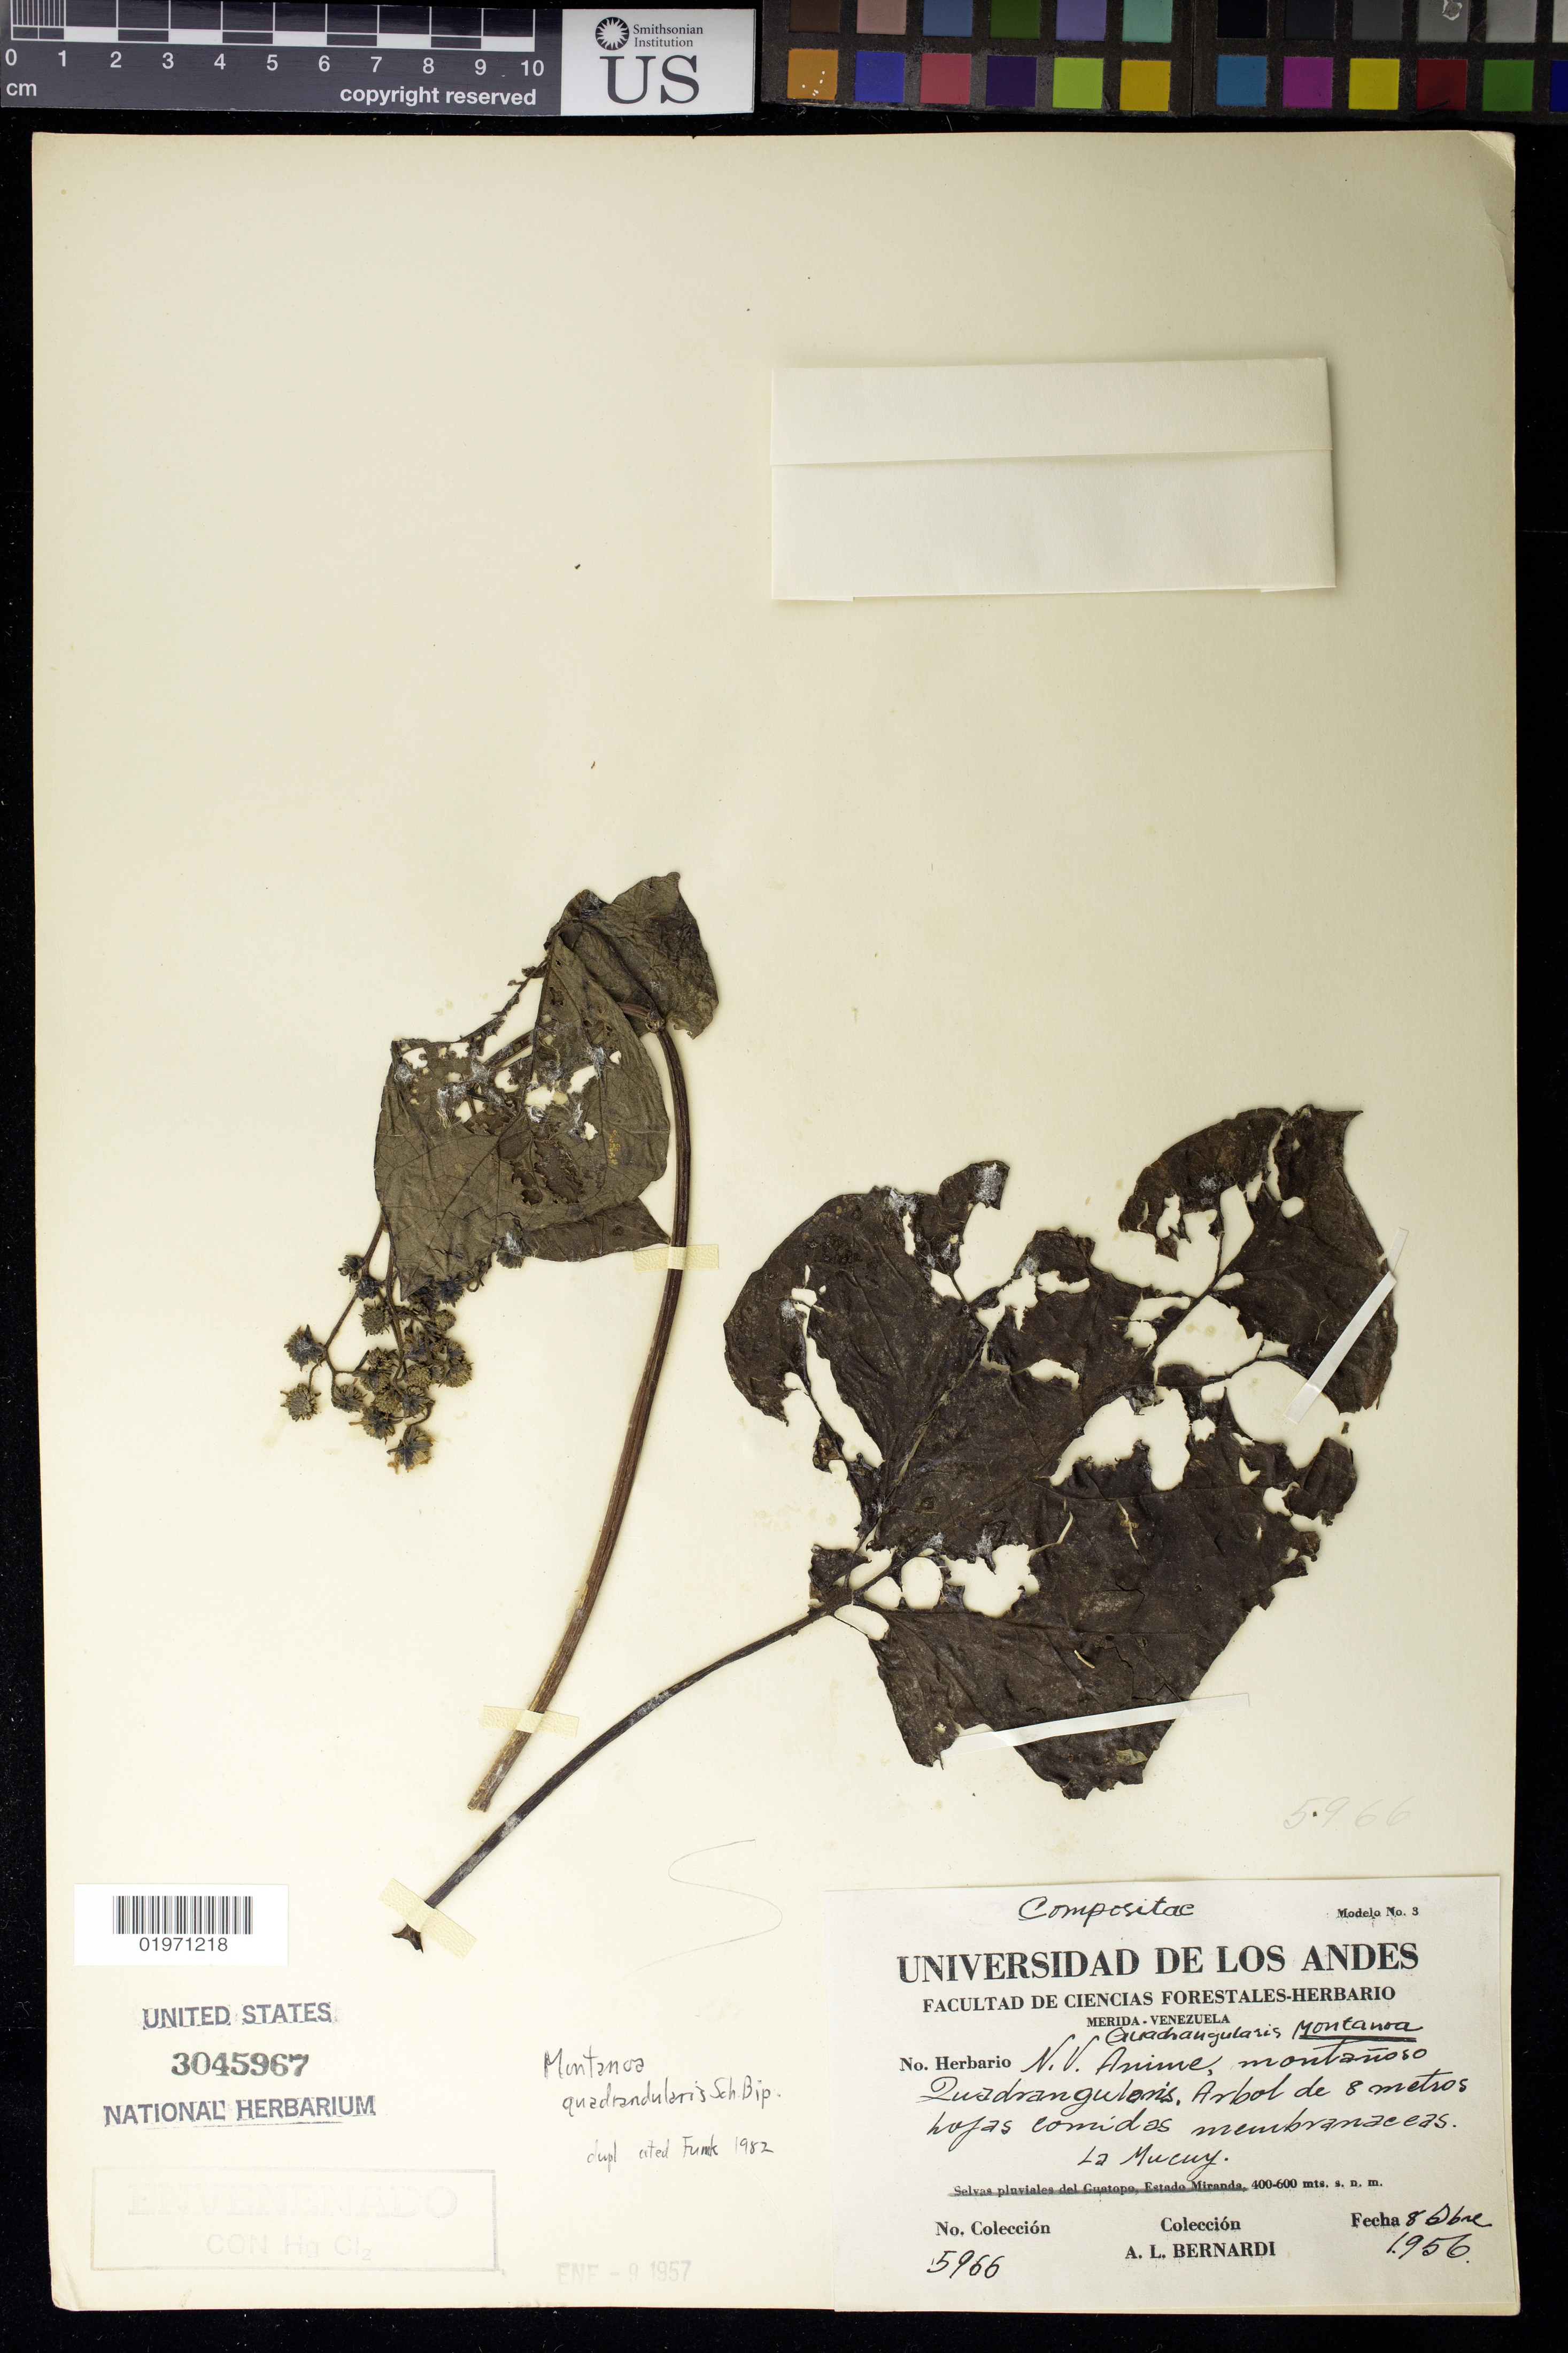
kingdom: Plantae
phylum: Tracheophyta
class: Magnoliopsida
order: Asterales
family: Asteraceae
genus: Montanoa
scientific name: Montanoa quadrangularis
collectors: A. L. Bernardi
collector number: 5966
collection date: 1956-04-08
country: Venezuela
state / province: Merida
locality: N.V. Anime, montanoso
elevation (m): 400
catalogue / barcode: US 3045967